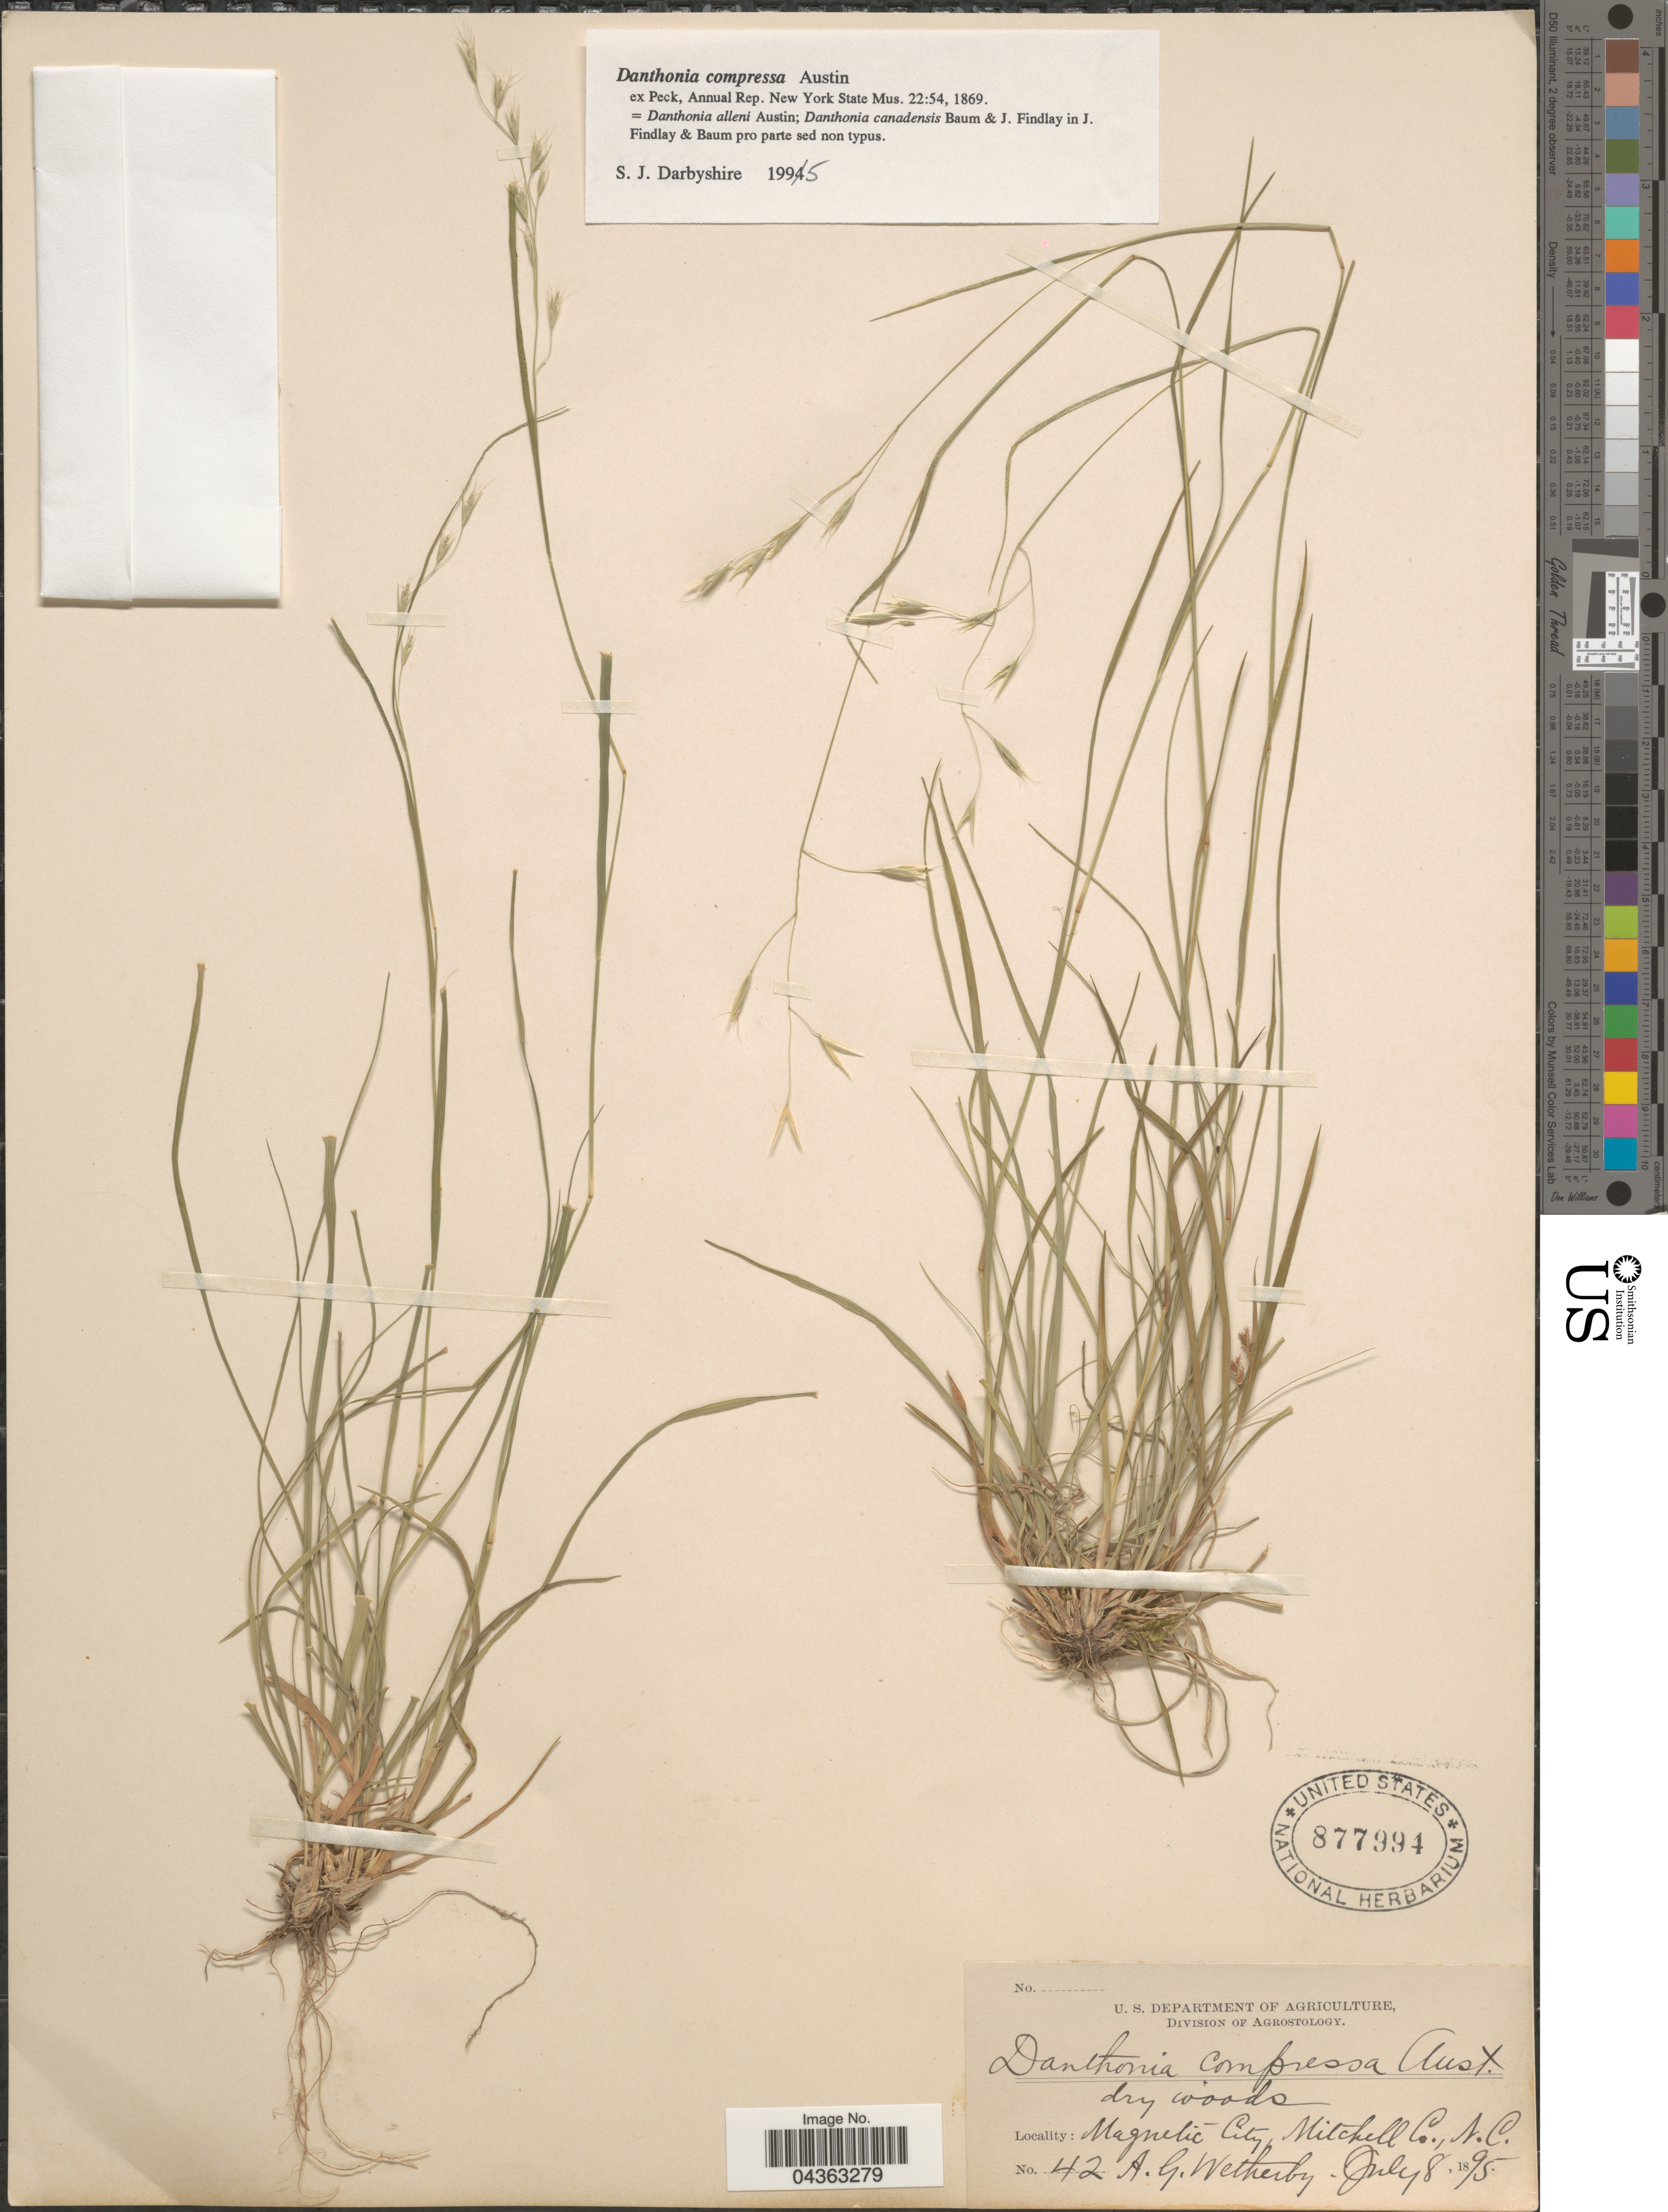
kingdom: Plantae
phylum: Tracheophyta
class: Liliopsida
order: Poales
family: Poaceae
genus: Danthonia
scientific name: Danthonia compressa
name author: Austin in F. Peck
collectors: A. Wetherby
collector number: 42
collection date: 1895-07-08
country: United States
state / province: North Carolina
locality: Magnetic City, Mitchell Co.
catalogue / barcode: US 877994